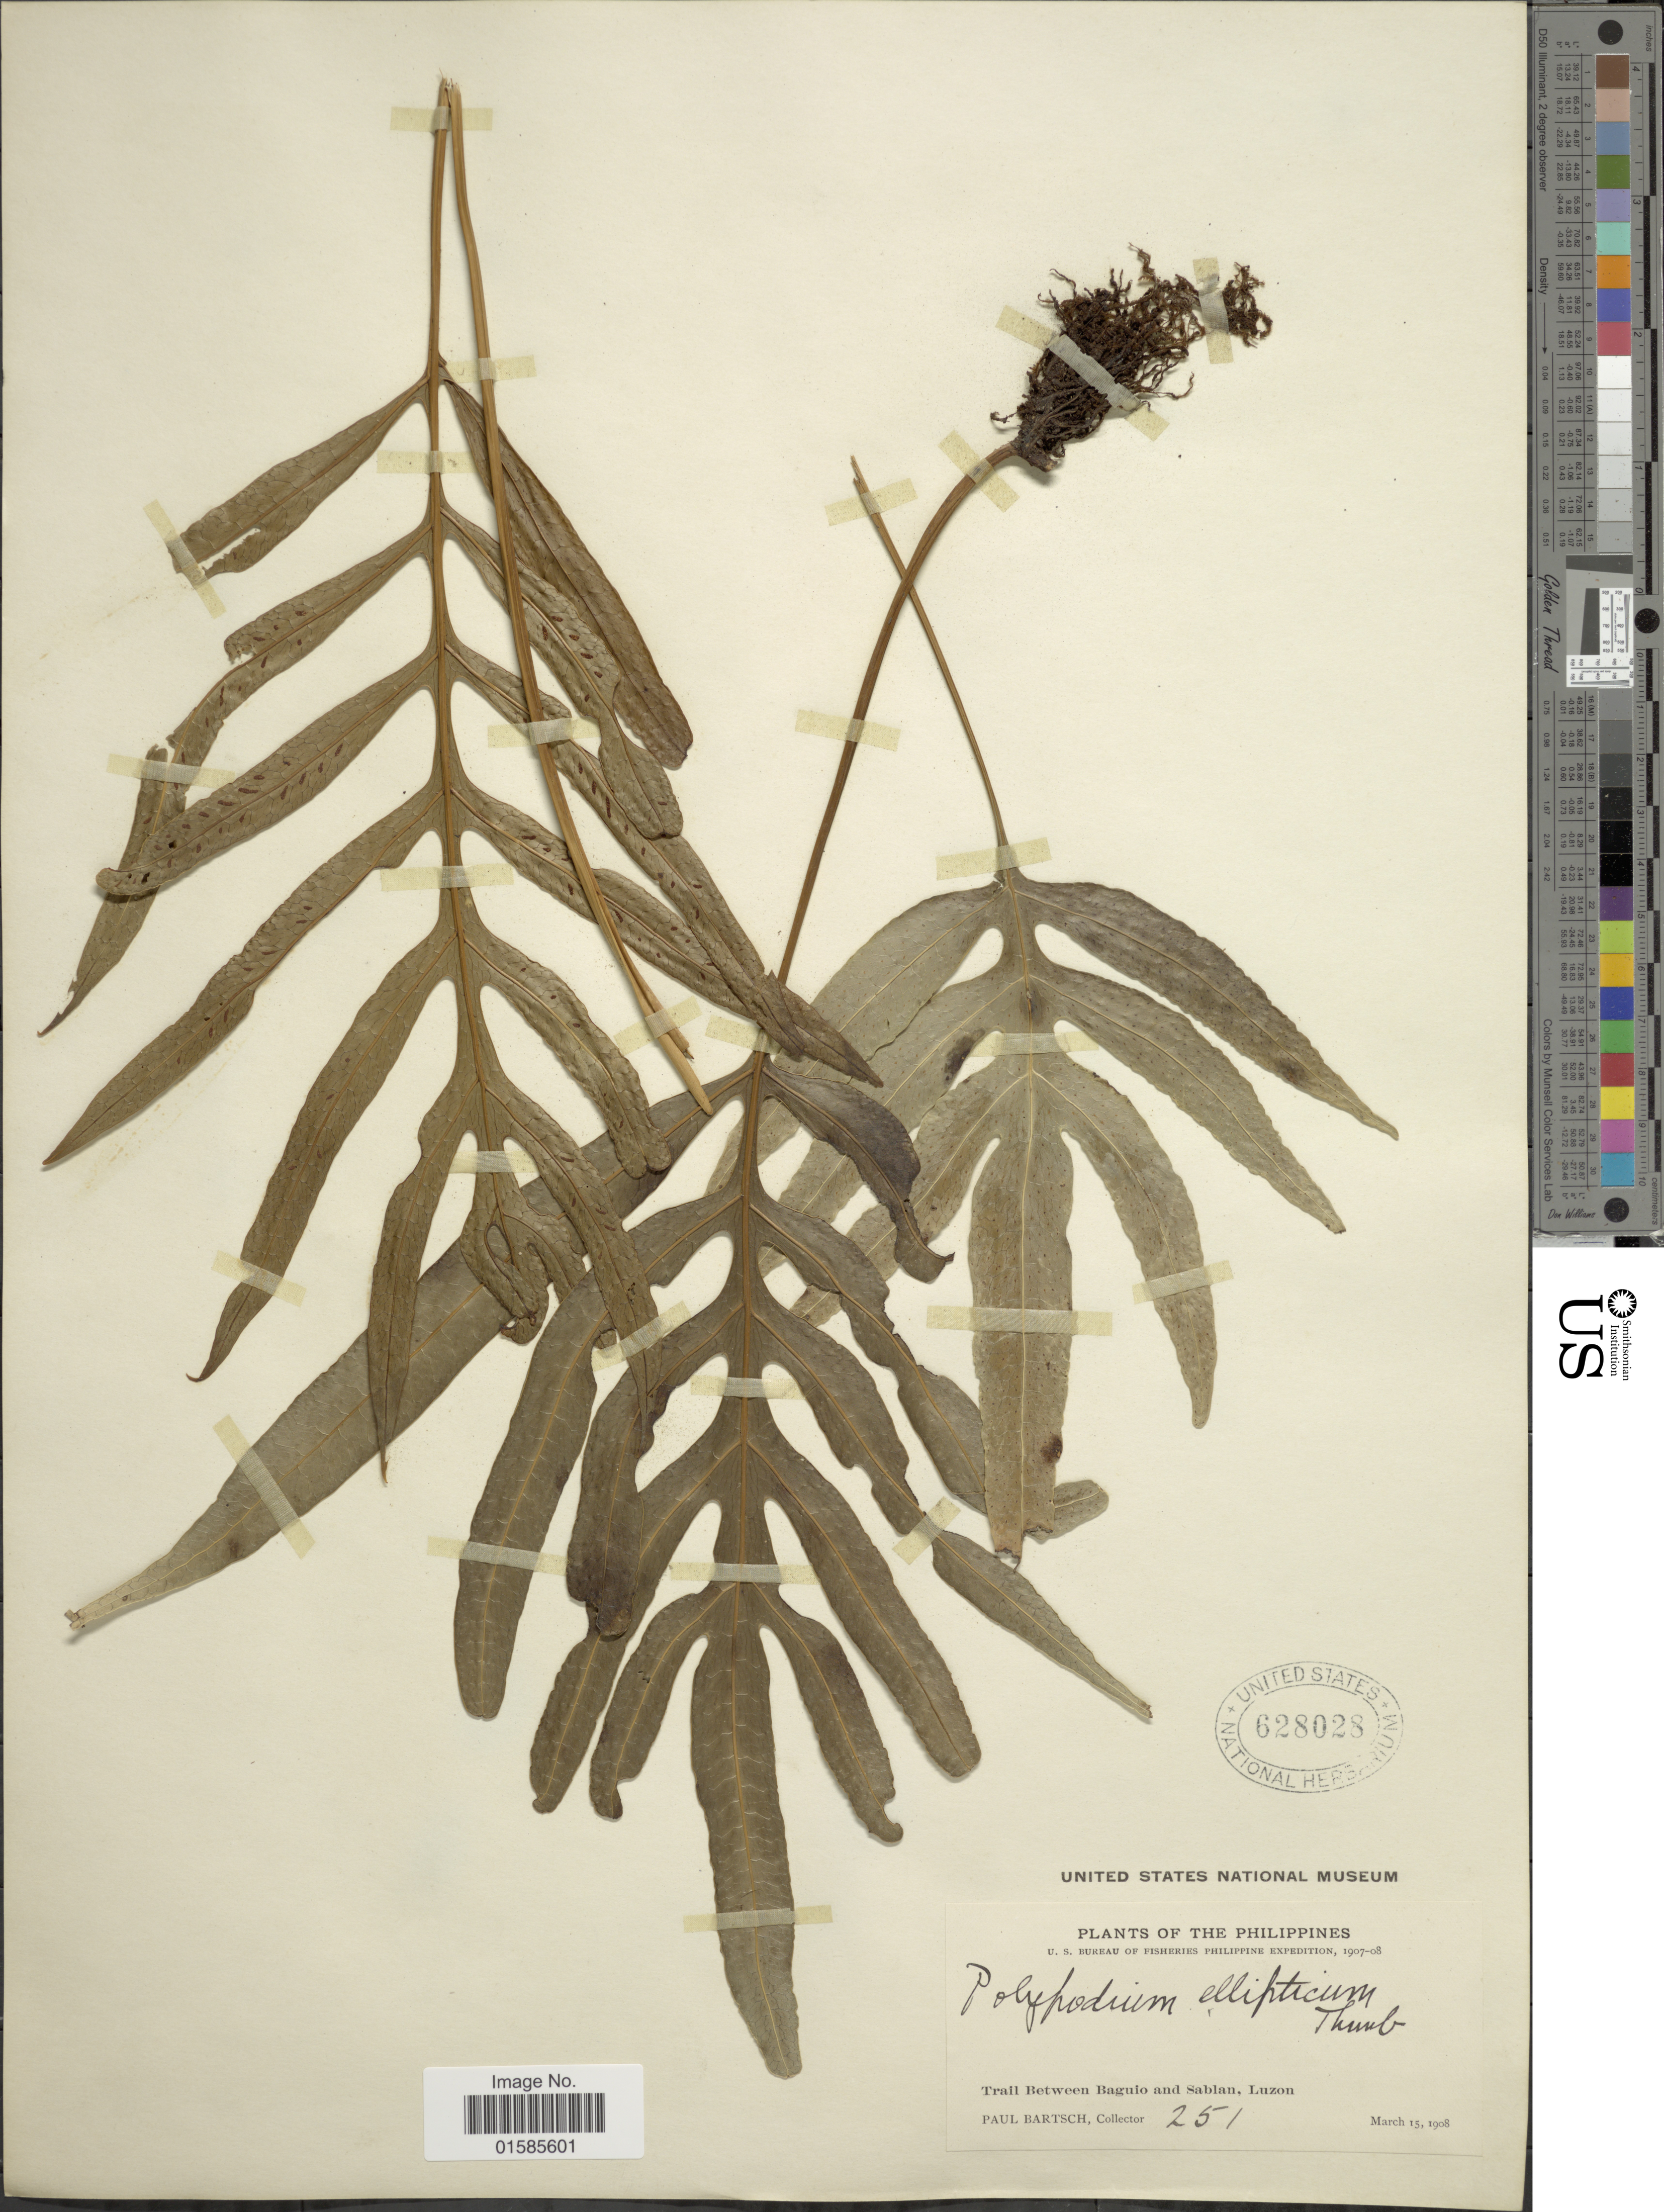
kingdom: Plantae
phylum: Tracheophyta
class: Polypodiopsida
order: Polypodiales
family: Polypodiaceae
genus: Leptochilus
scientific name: Leptochilus ellipticus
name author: (Thunb.) Noot.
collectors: P. Bartsch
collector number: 251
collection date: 1908-03-15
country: Philippines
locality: The Philippines, Trail Between Baguio and Sabian, Luzon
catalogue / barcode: US 628028